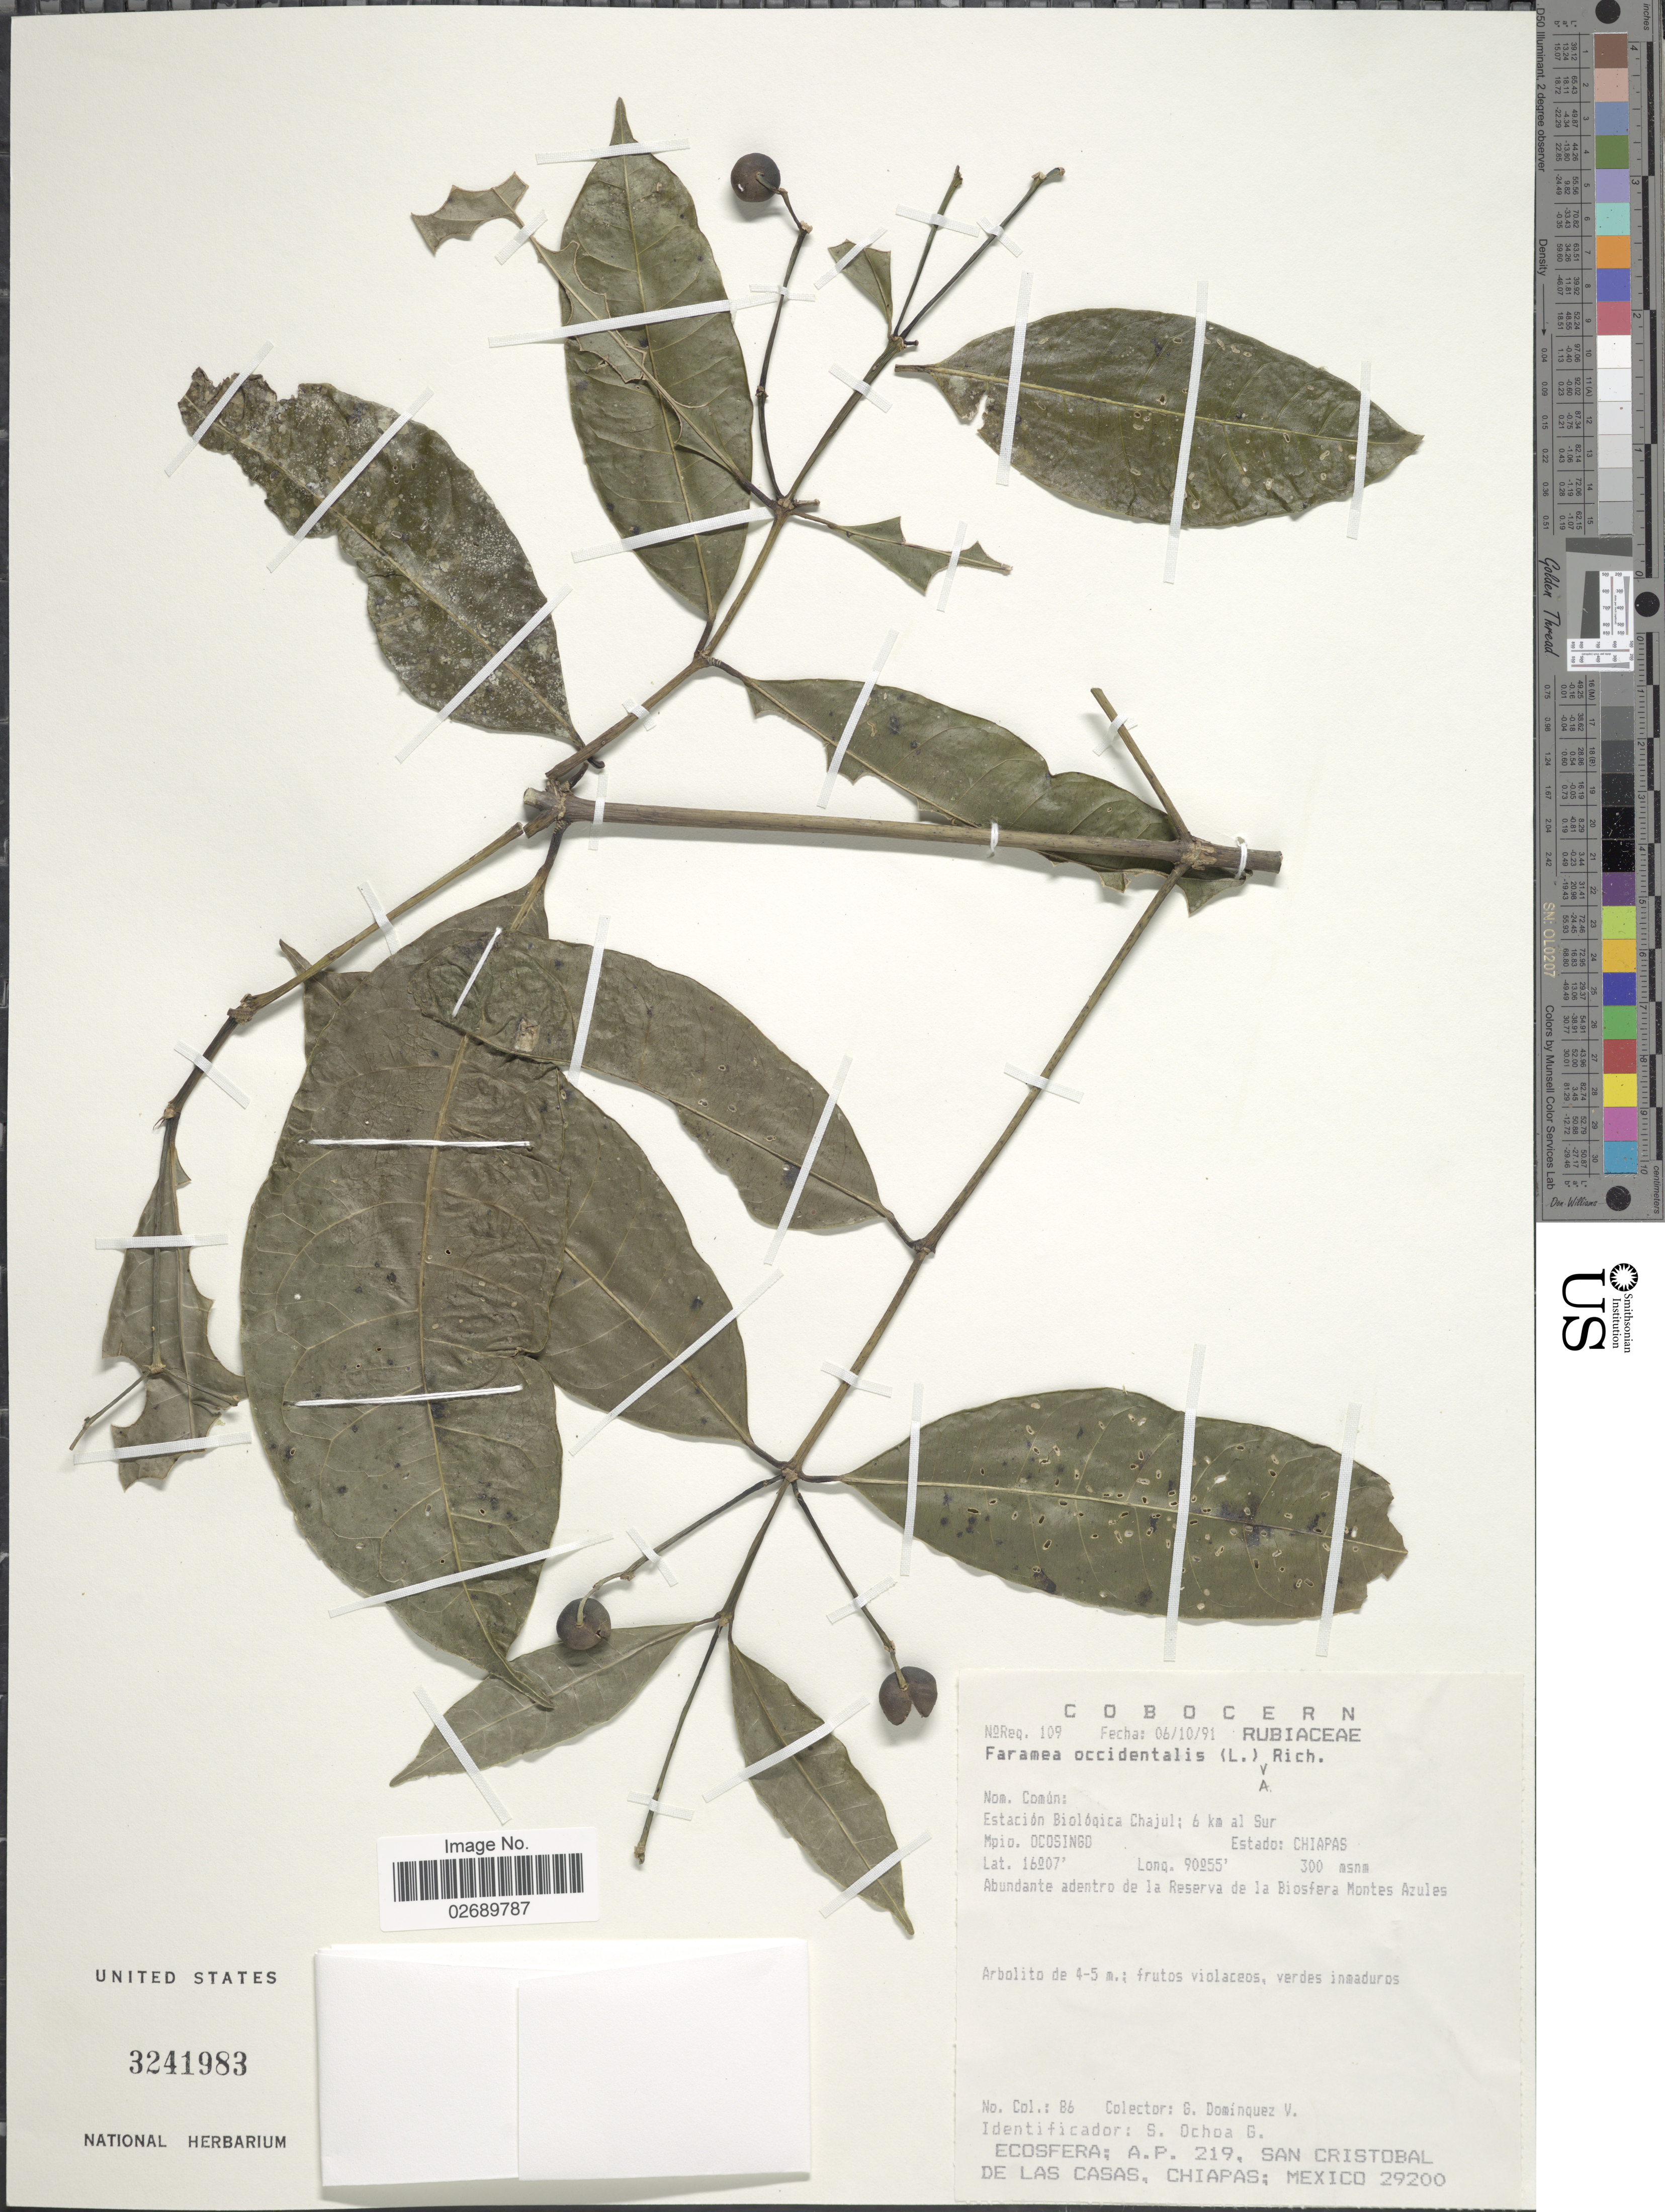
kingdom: Plantae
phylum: Tracheophyta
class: Magnoliopsida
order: Gentianales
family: Rubiaceae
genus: Faramea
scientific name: Faramea occidentalis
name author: (L.) A. Rich.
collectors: G. Domínguez V.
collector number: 86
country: Mexico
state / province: Chiapas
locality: Estacion Biologica Chajul; 6 km al Sur. Mpio. Ocosingo. La Reserva de la Biosfera a Montes Azules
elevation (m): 300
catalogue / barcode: US 3241983